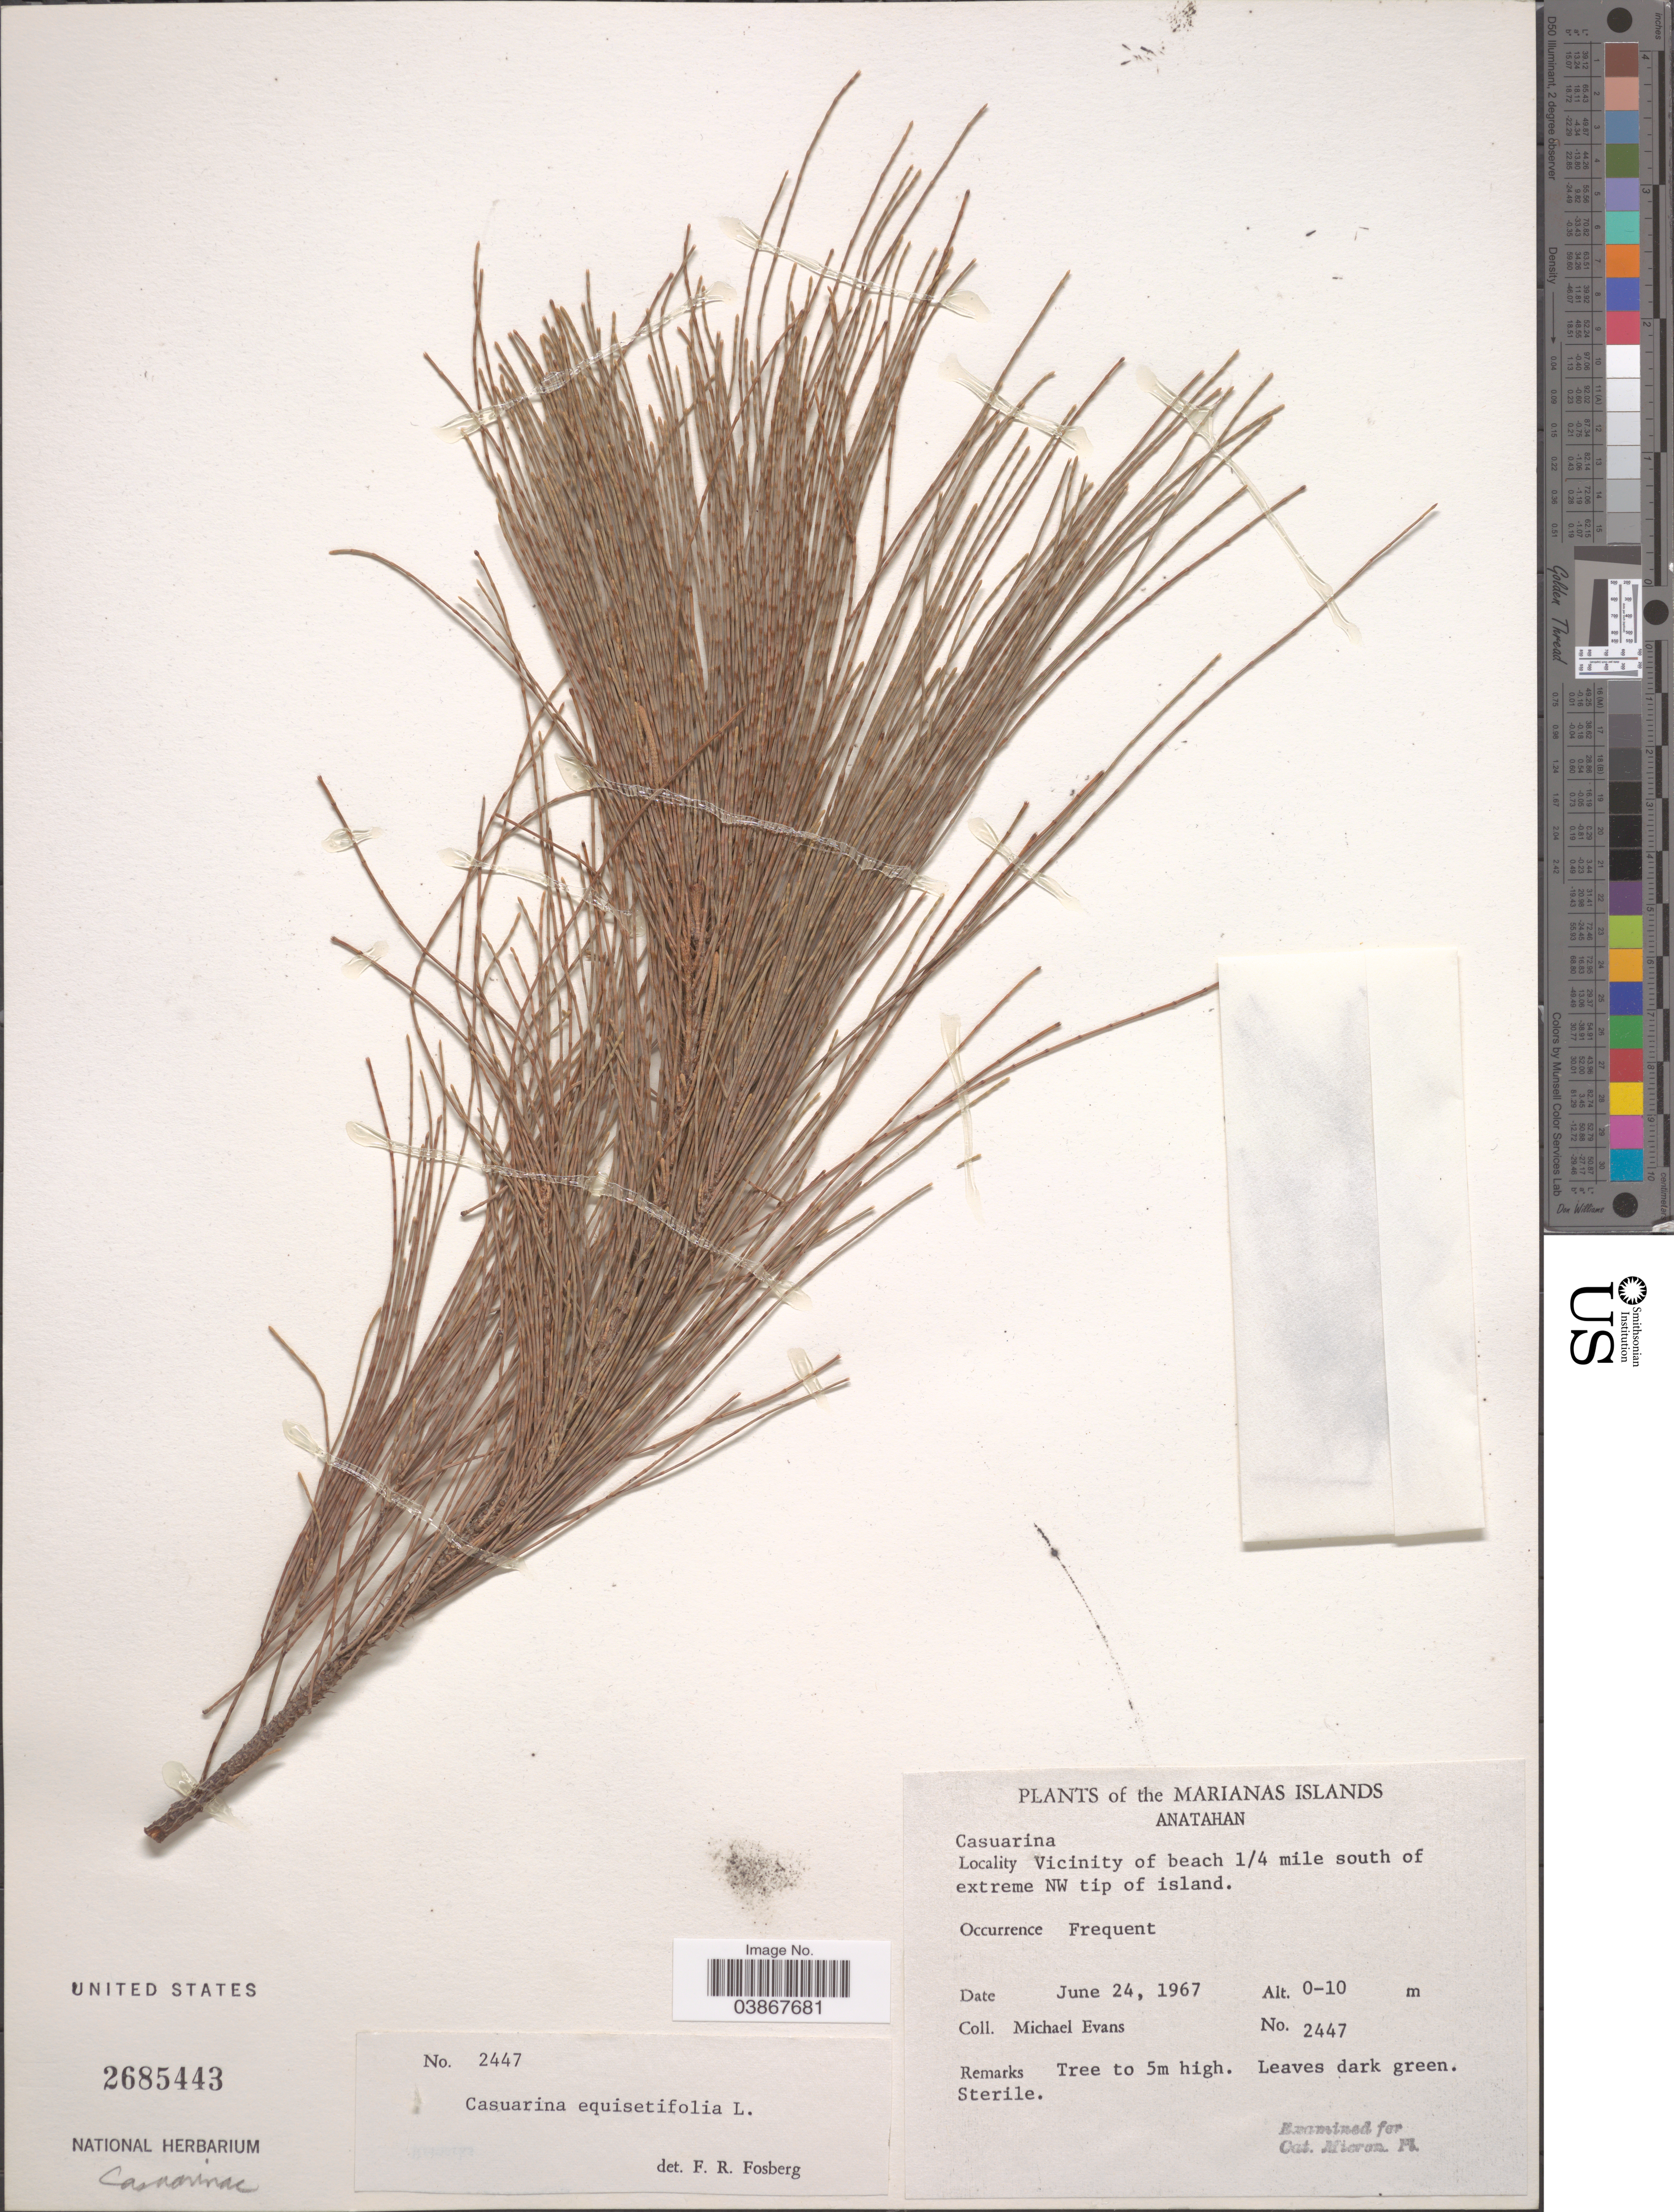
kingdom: Plantae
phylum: Tracheophyta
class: Magnoliopsida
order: Fagales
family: Casuarinaceae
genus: Casuarina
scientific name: Casuarina equisetifolia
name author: L.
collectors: M. Evans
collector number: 2447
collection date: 1967-06-24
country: Northern Mariana Islands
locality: Marianas Islands. Anatahan. Vicinity of beach 1/4 mile south of extreme NW tip of island.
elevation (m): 0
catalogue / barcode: US 2685443